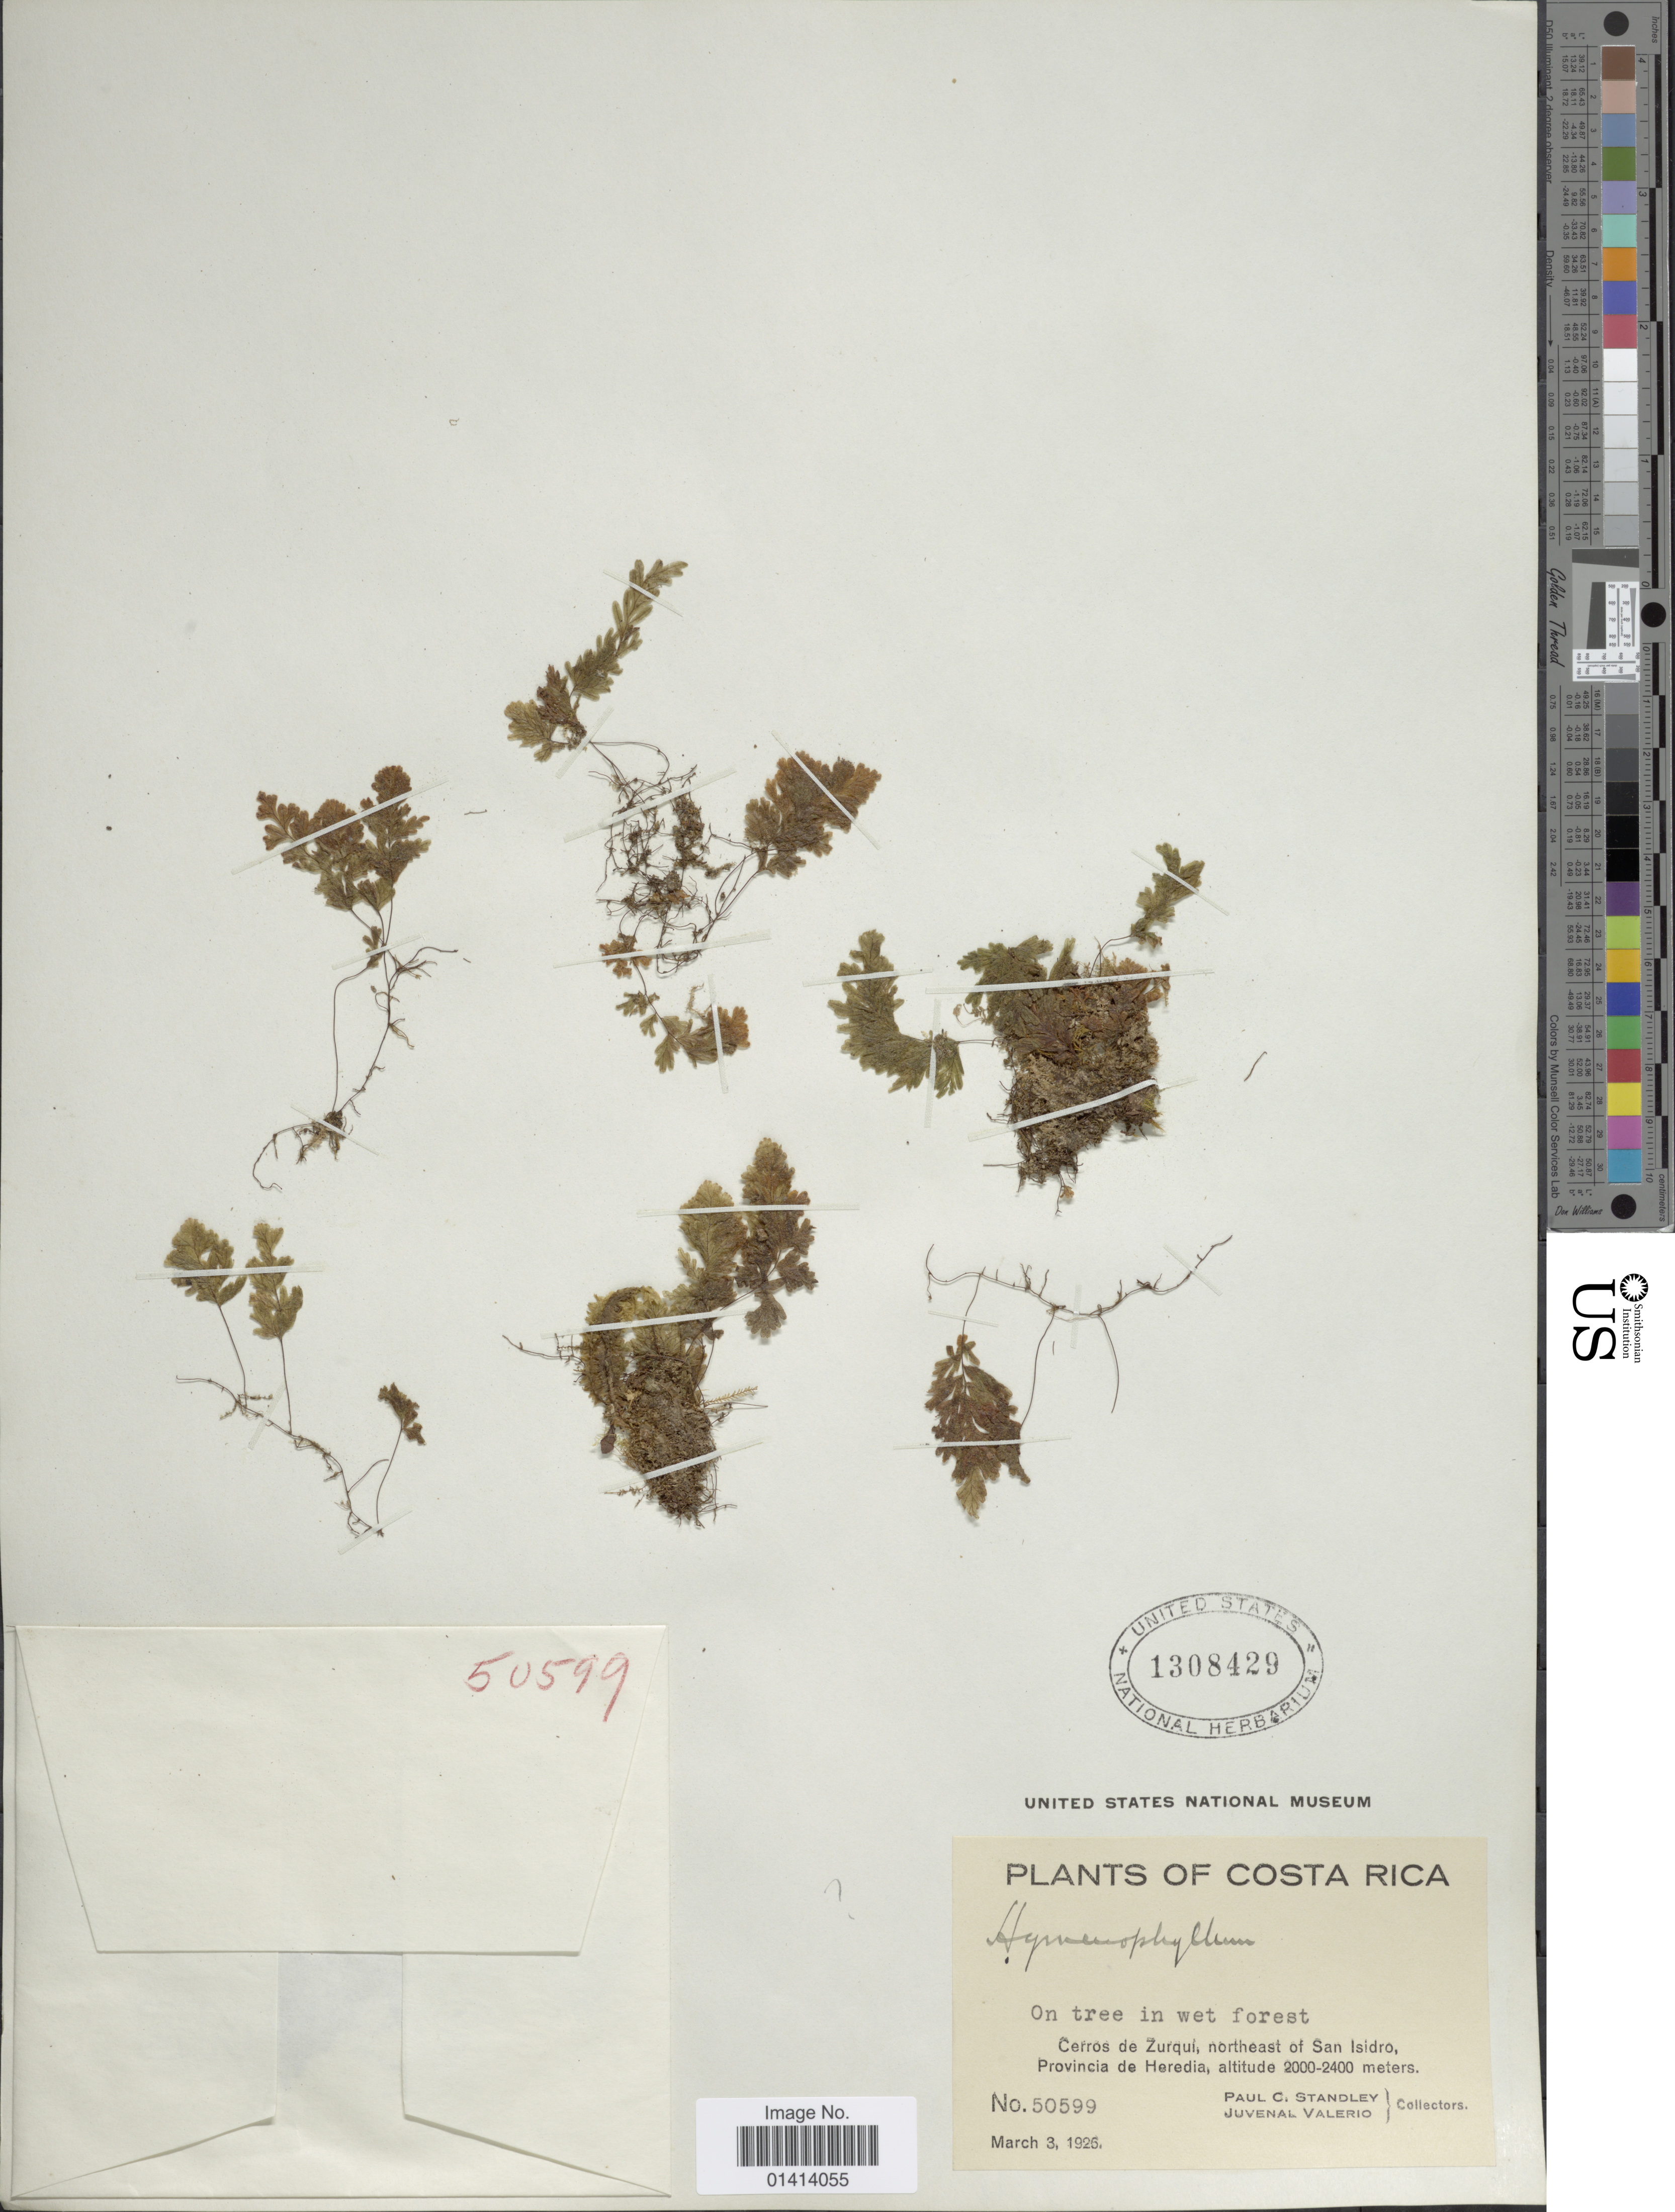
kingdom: Plantae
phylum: Tracheophyta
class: Polypodiopsida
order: Hymenophyllales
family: Hymenophyllaceae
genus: Hymenophyllum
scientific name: Hymenophyllum hemipteron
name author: Rosenst.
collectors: P. C. Standley & J. Valerio R.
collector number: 50599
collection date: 1926-03-03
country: Costa Rica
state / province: Heredia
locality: Cerros de Zurqui, northeast of San Isidro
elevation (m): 2000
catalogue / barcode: US 1308429